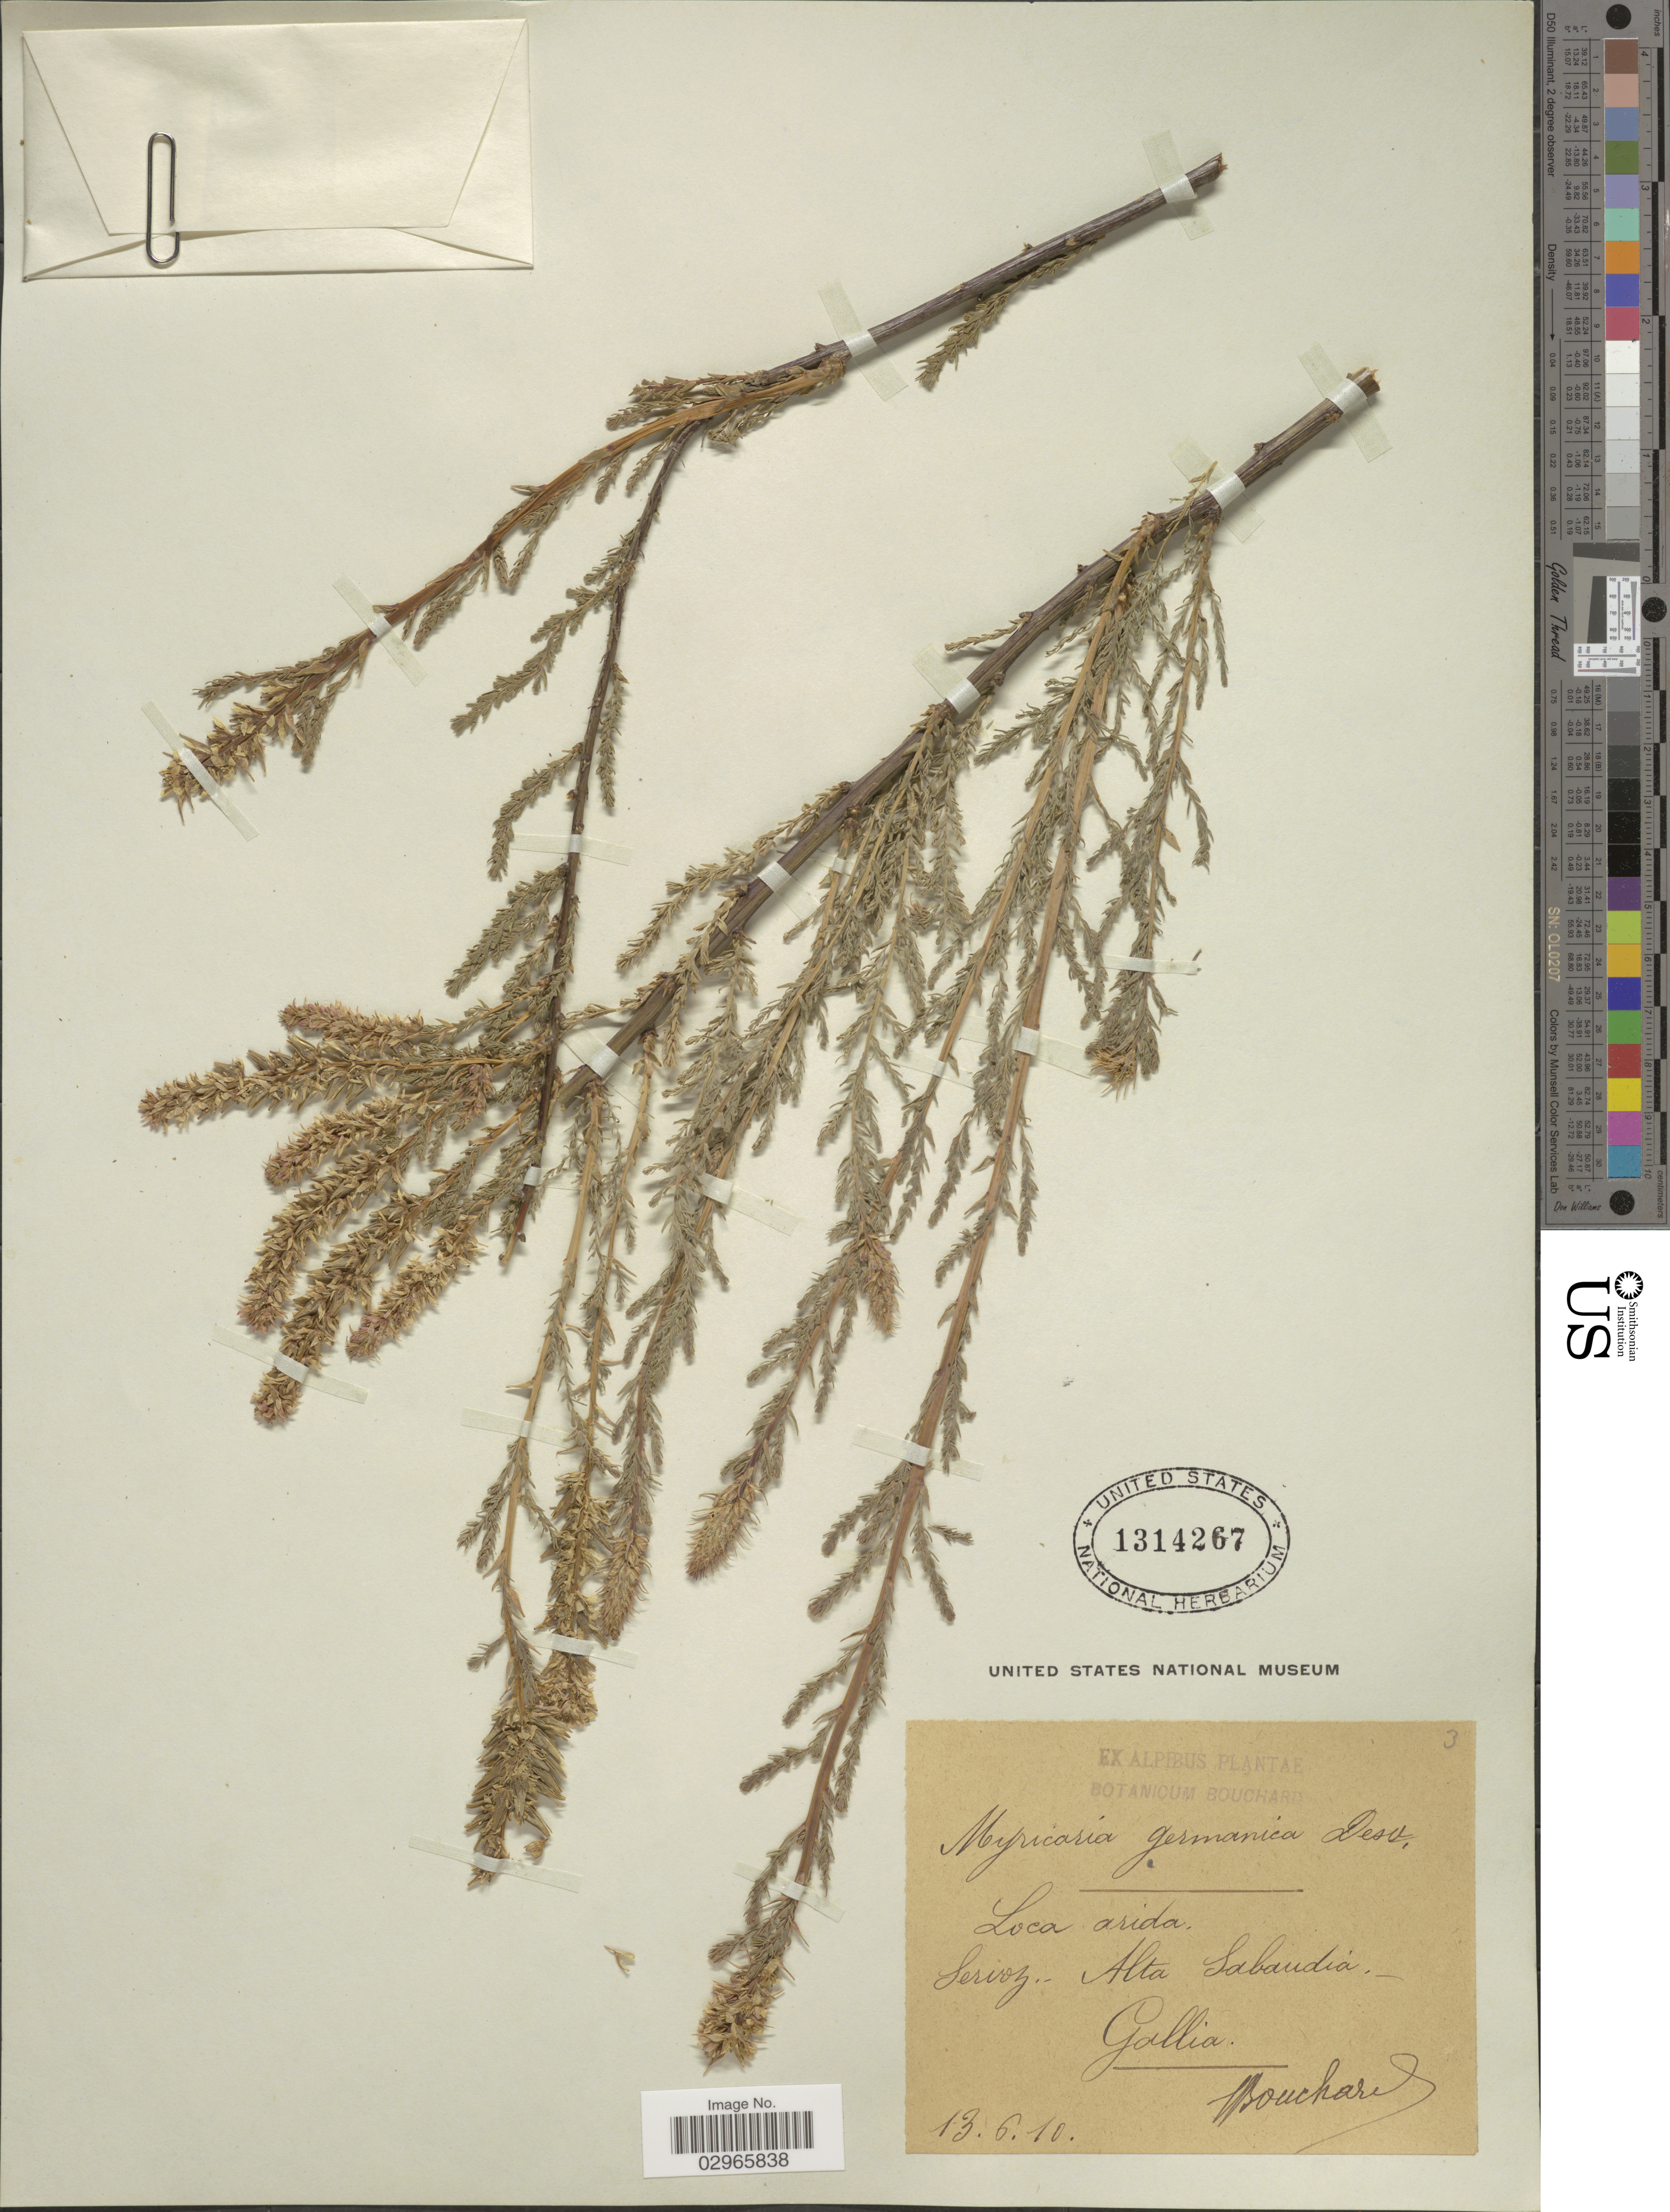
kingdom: Plantae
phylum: Tracheophyta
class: Magnoliopsida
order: Caryophyllales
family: Tamaricaceae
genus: Myricaria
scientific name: Myricaria germanica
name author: (L.) Desv.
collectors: J. Bouchard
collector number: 3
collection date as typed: Transcribed d/m/y: 13/6/10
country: France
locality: Servoz - Alta Sabaudia. Gallia.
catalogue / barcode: US 1314267